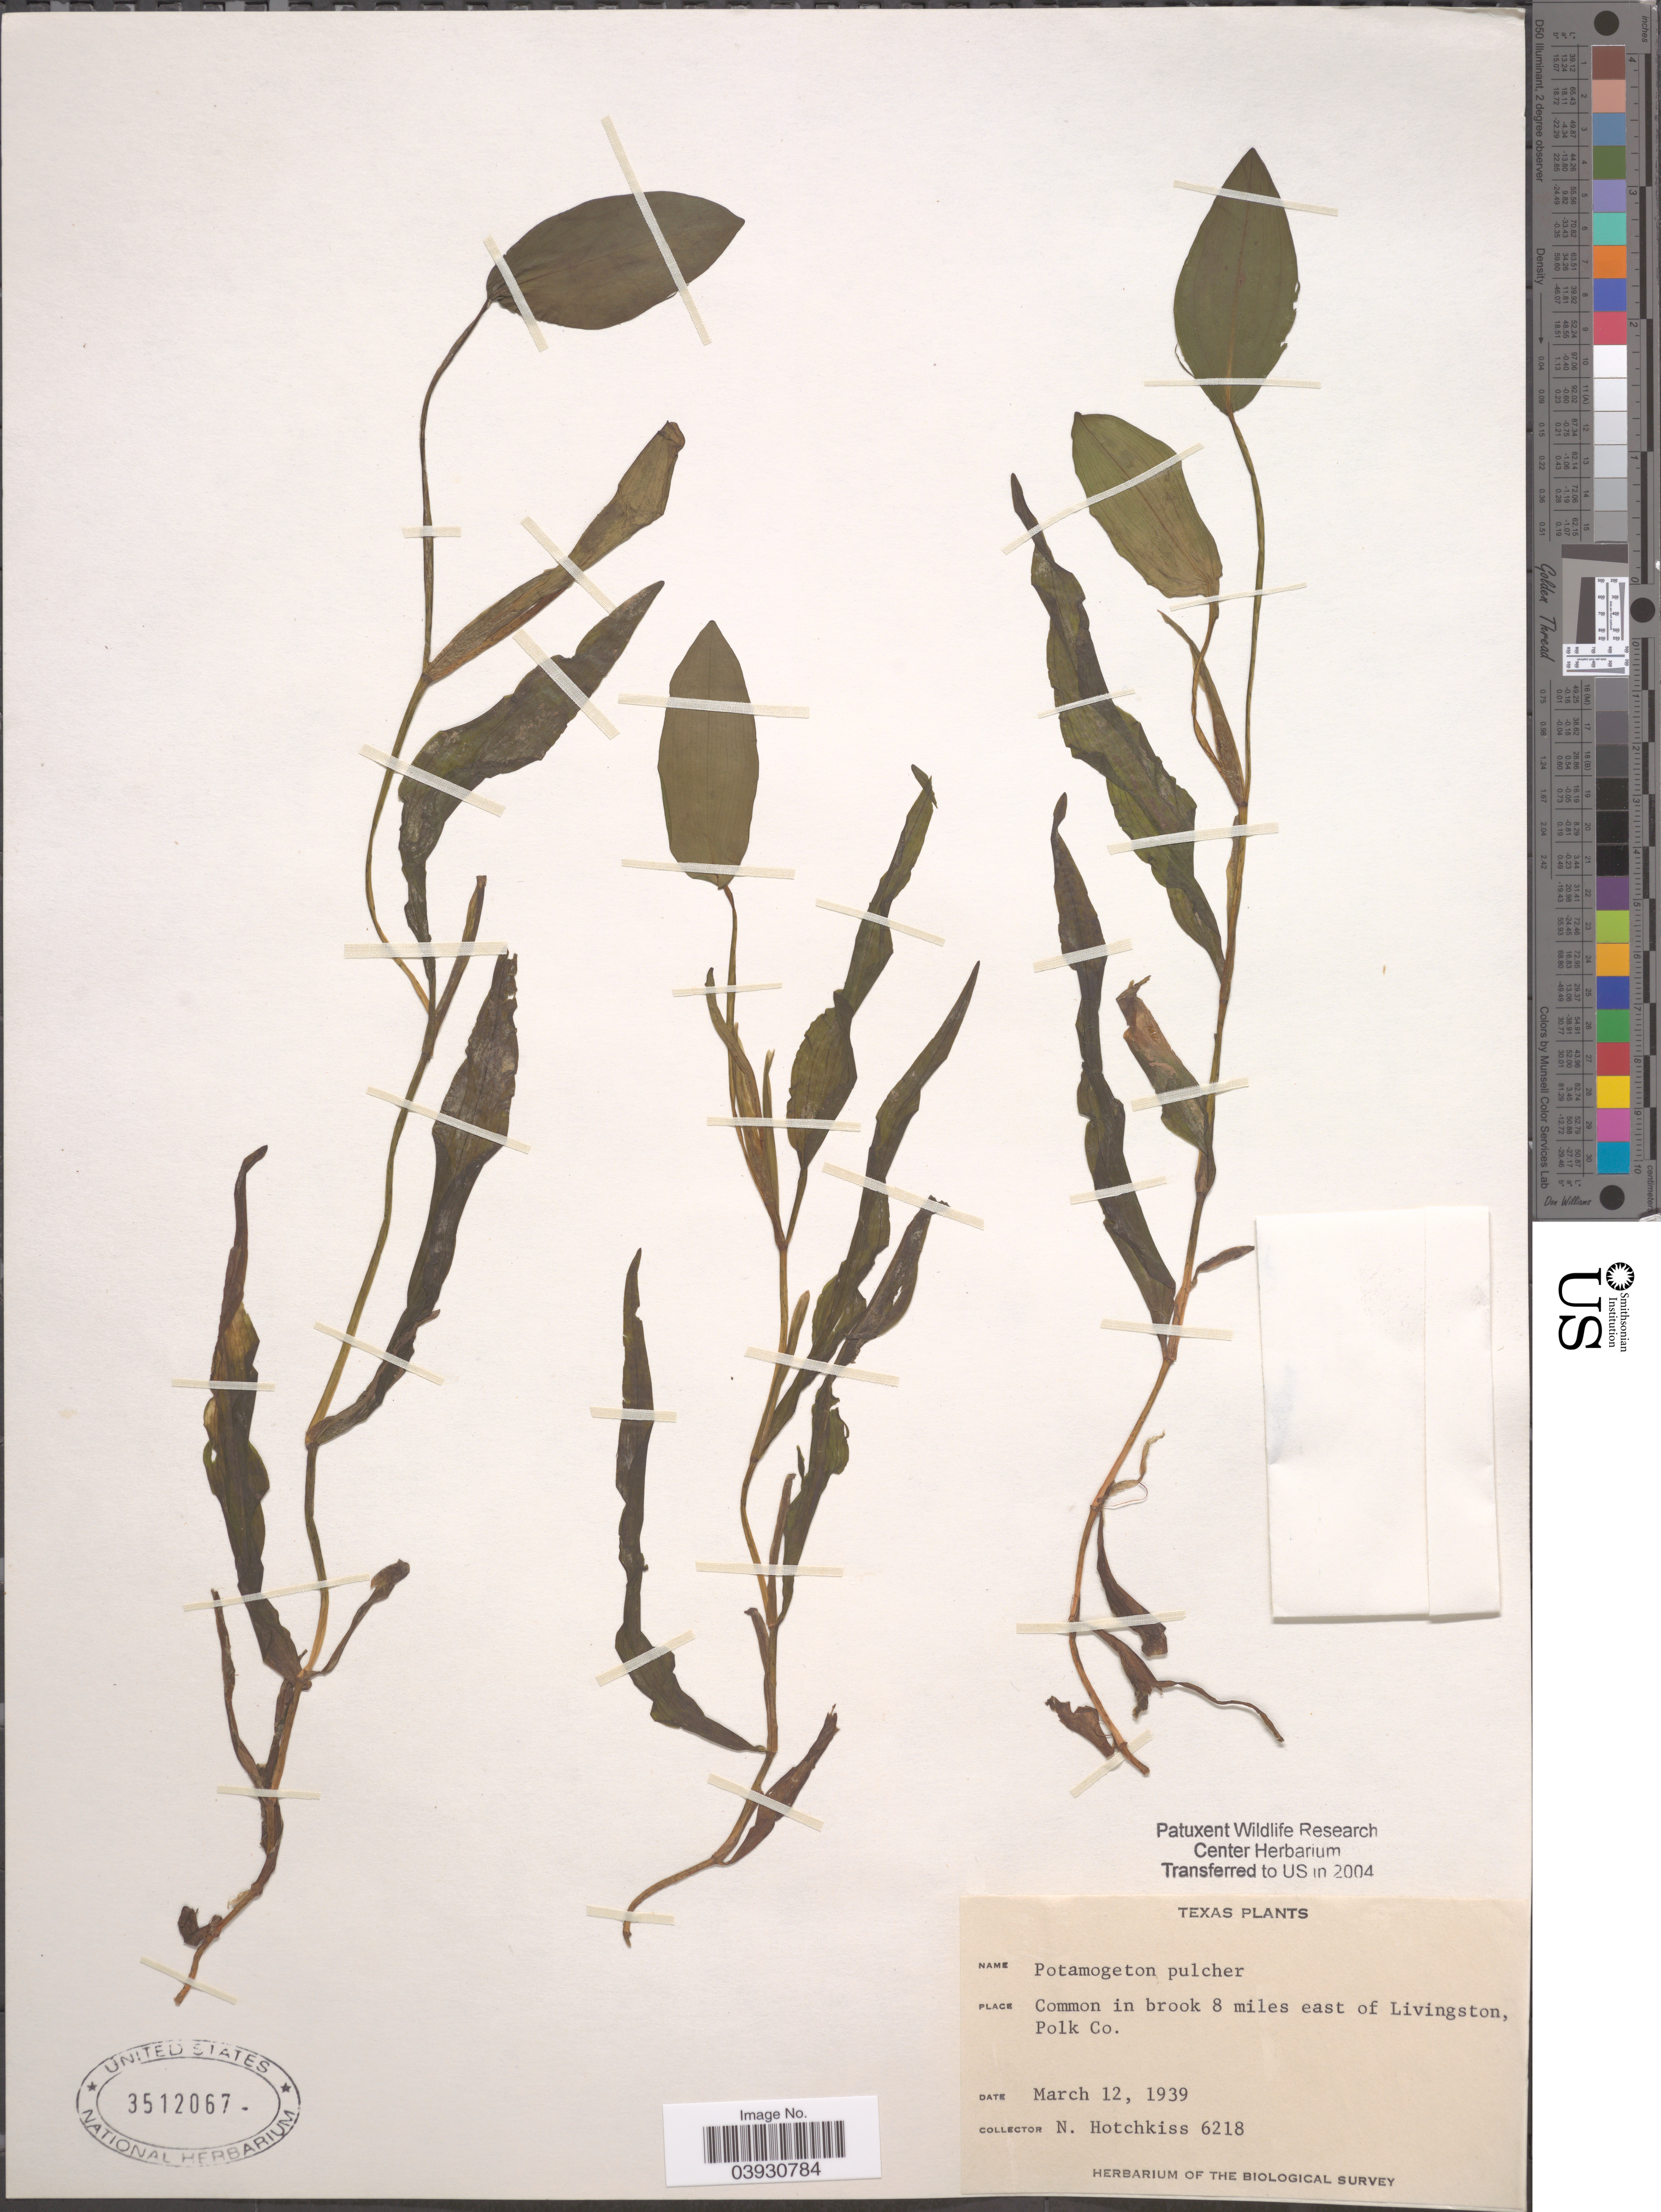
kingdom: Plantae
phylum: Tracheophyta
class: Liliopsida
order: Alismatales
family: Potamogetonaceae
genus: Potamogeton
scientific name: Potamogeton pulcher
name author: Tuck.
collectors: N. Hotchkiss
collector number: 6218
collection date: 1939-03-12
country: United States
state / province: Texas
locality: Common in brook 8 miles east of Livingston, Polk Co.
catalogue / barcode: US 3512067